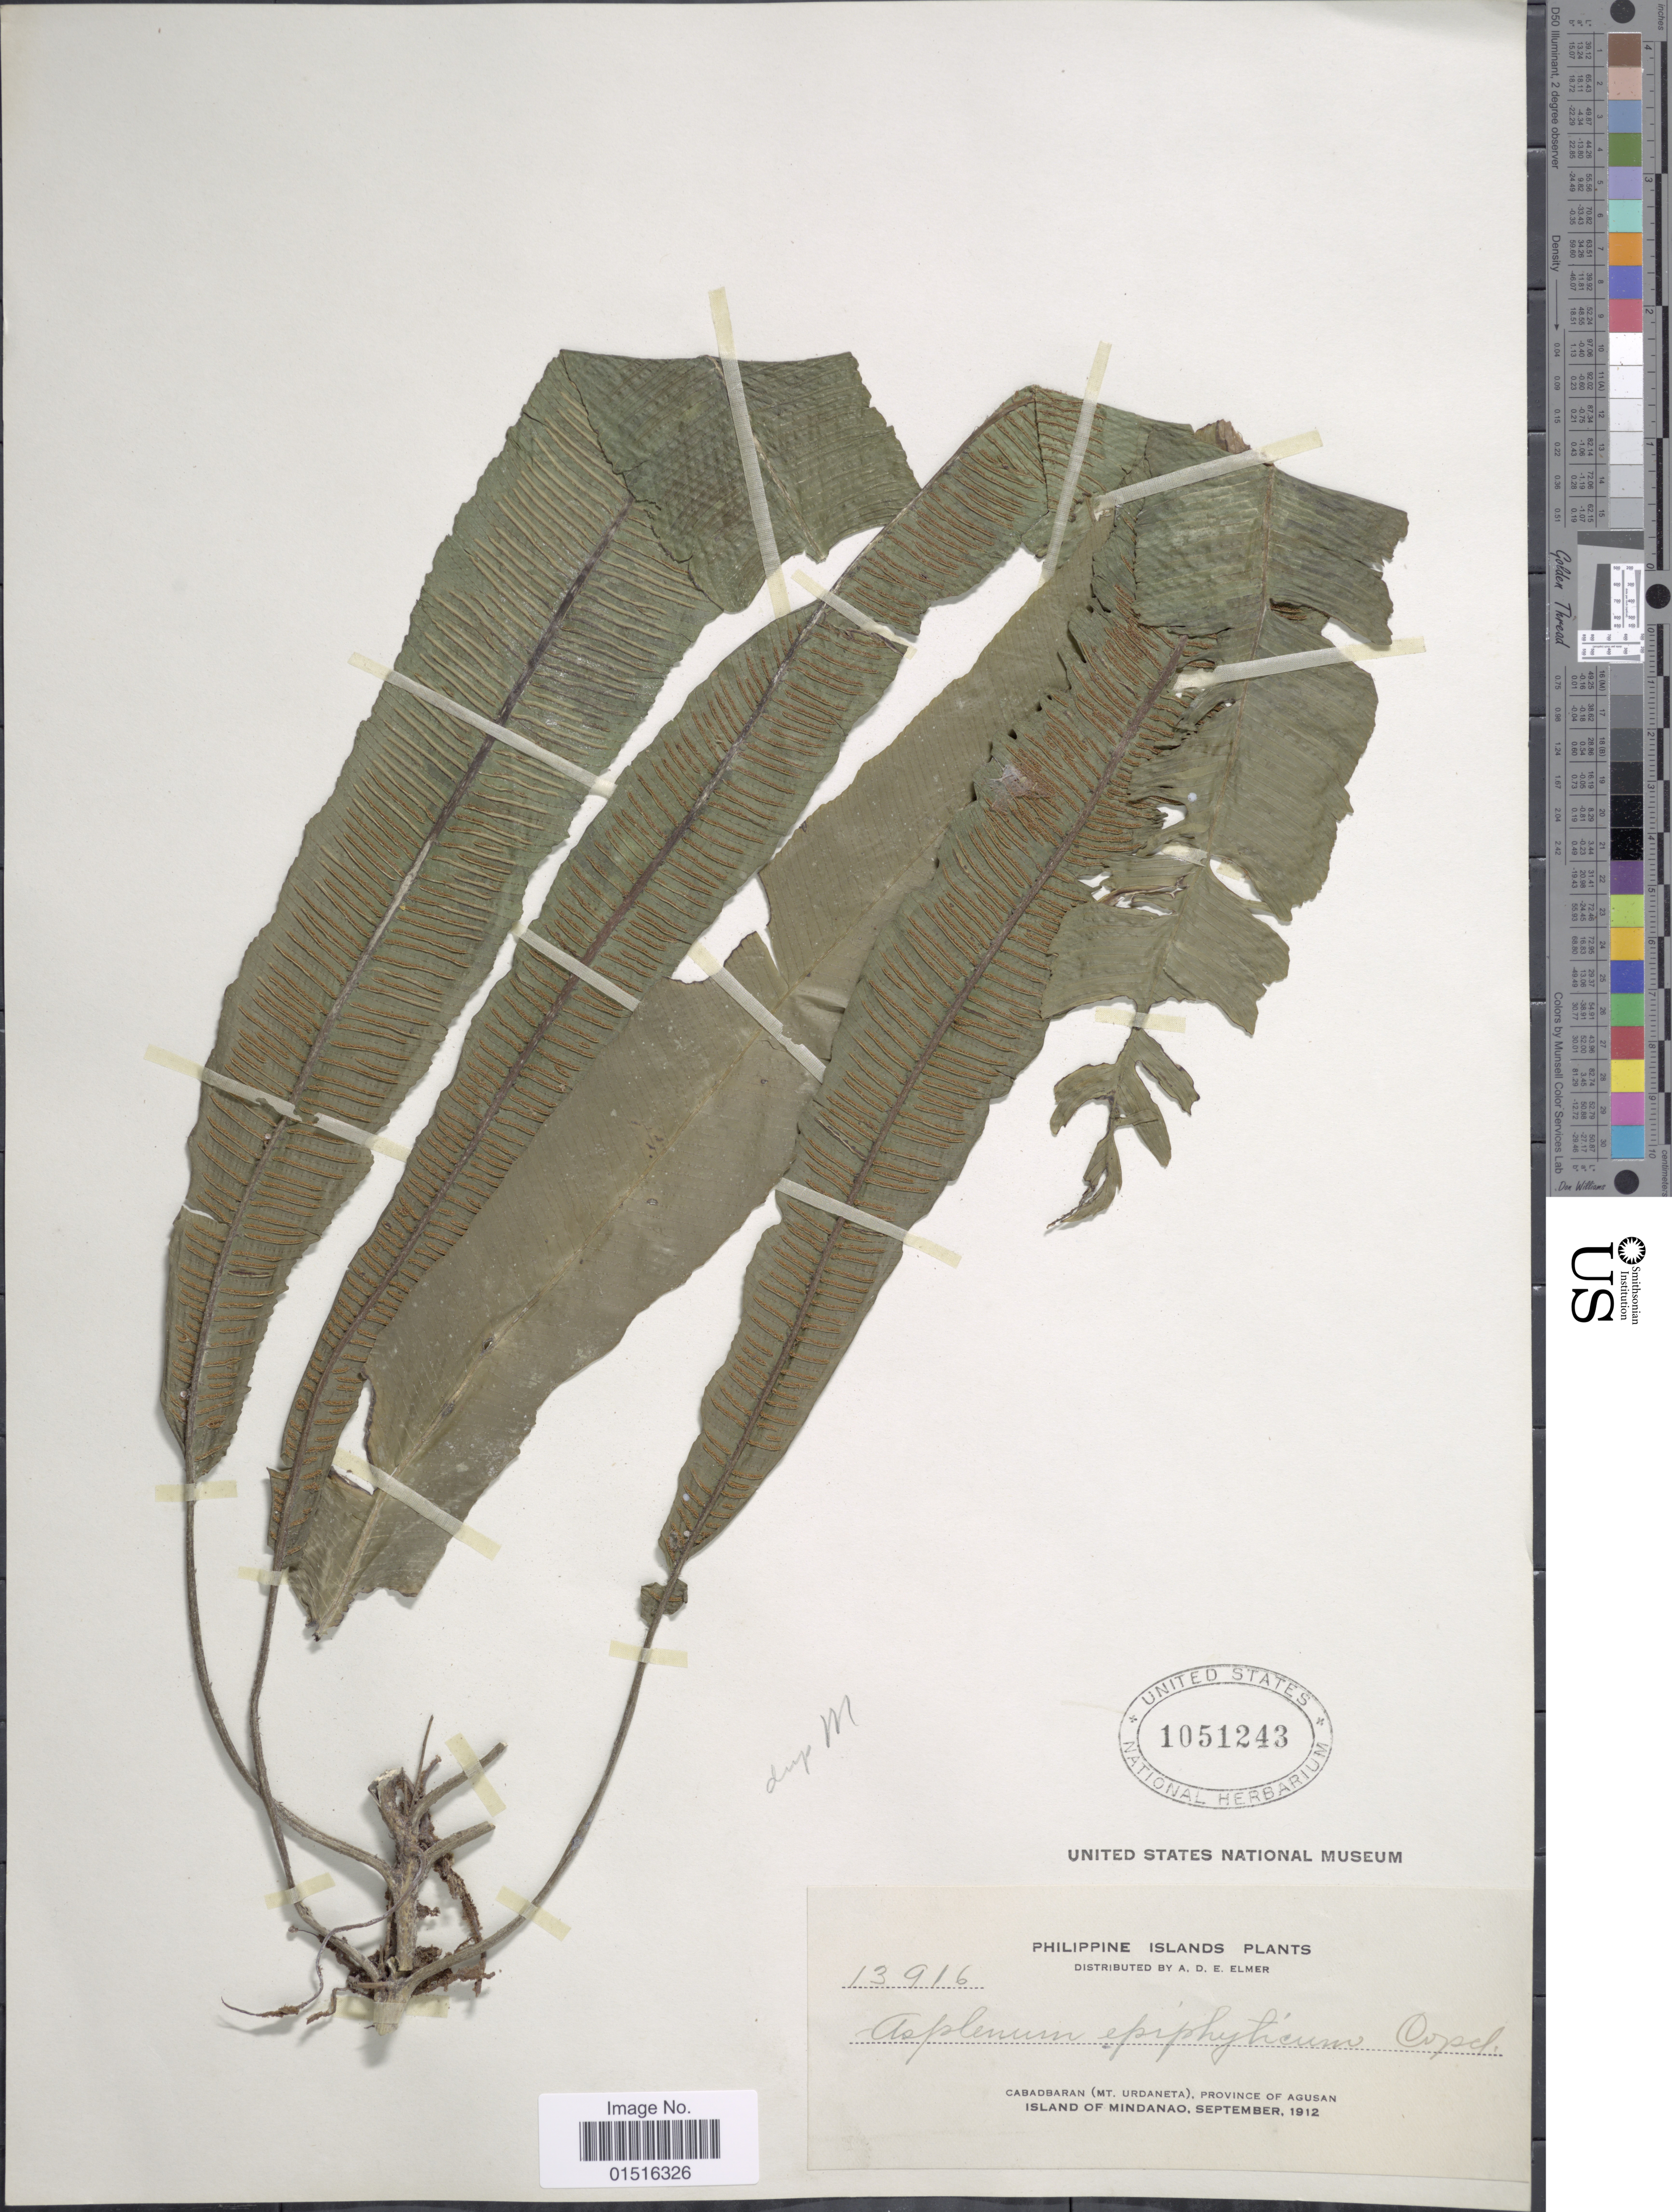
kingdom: Plantae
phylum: Tracheophyta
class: Polypodiopsida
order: Polypodiales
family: Aspleniaceae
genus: Asplenium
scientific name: Asplenium epiphyticum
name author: Copel.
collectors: A. D. E. Elmer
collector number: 13916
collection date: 1912-09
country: Philippines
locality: Philippine Islands, Cabadbaran (Mt. Urdaneta), province of Agusan Island of Mindanao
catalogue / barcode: US 1051243